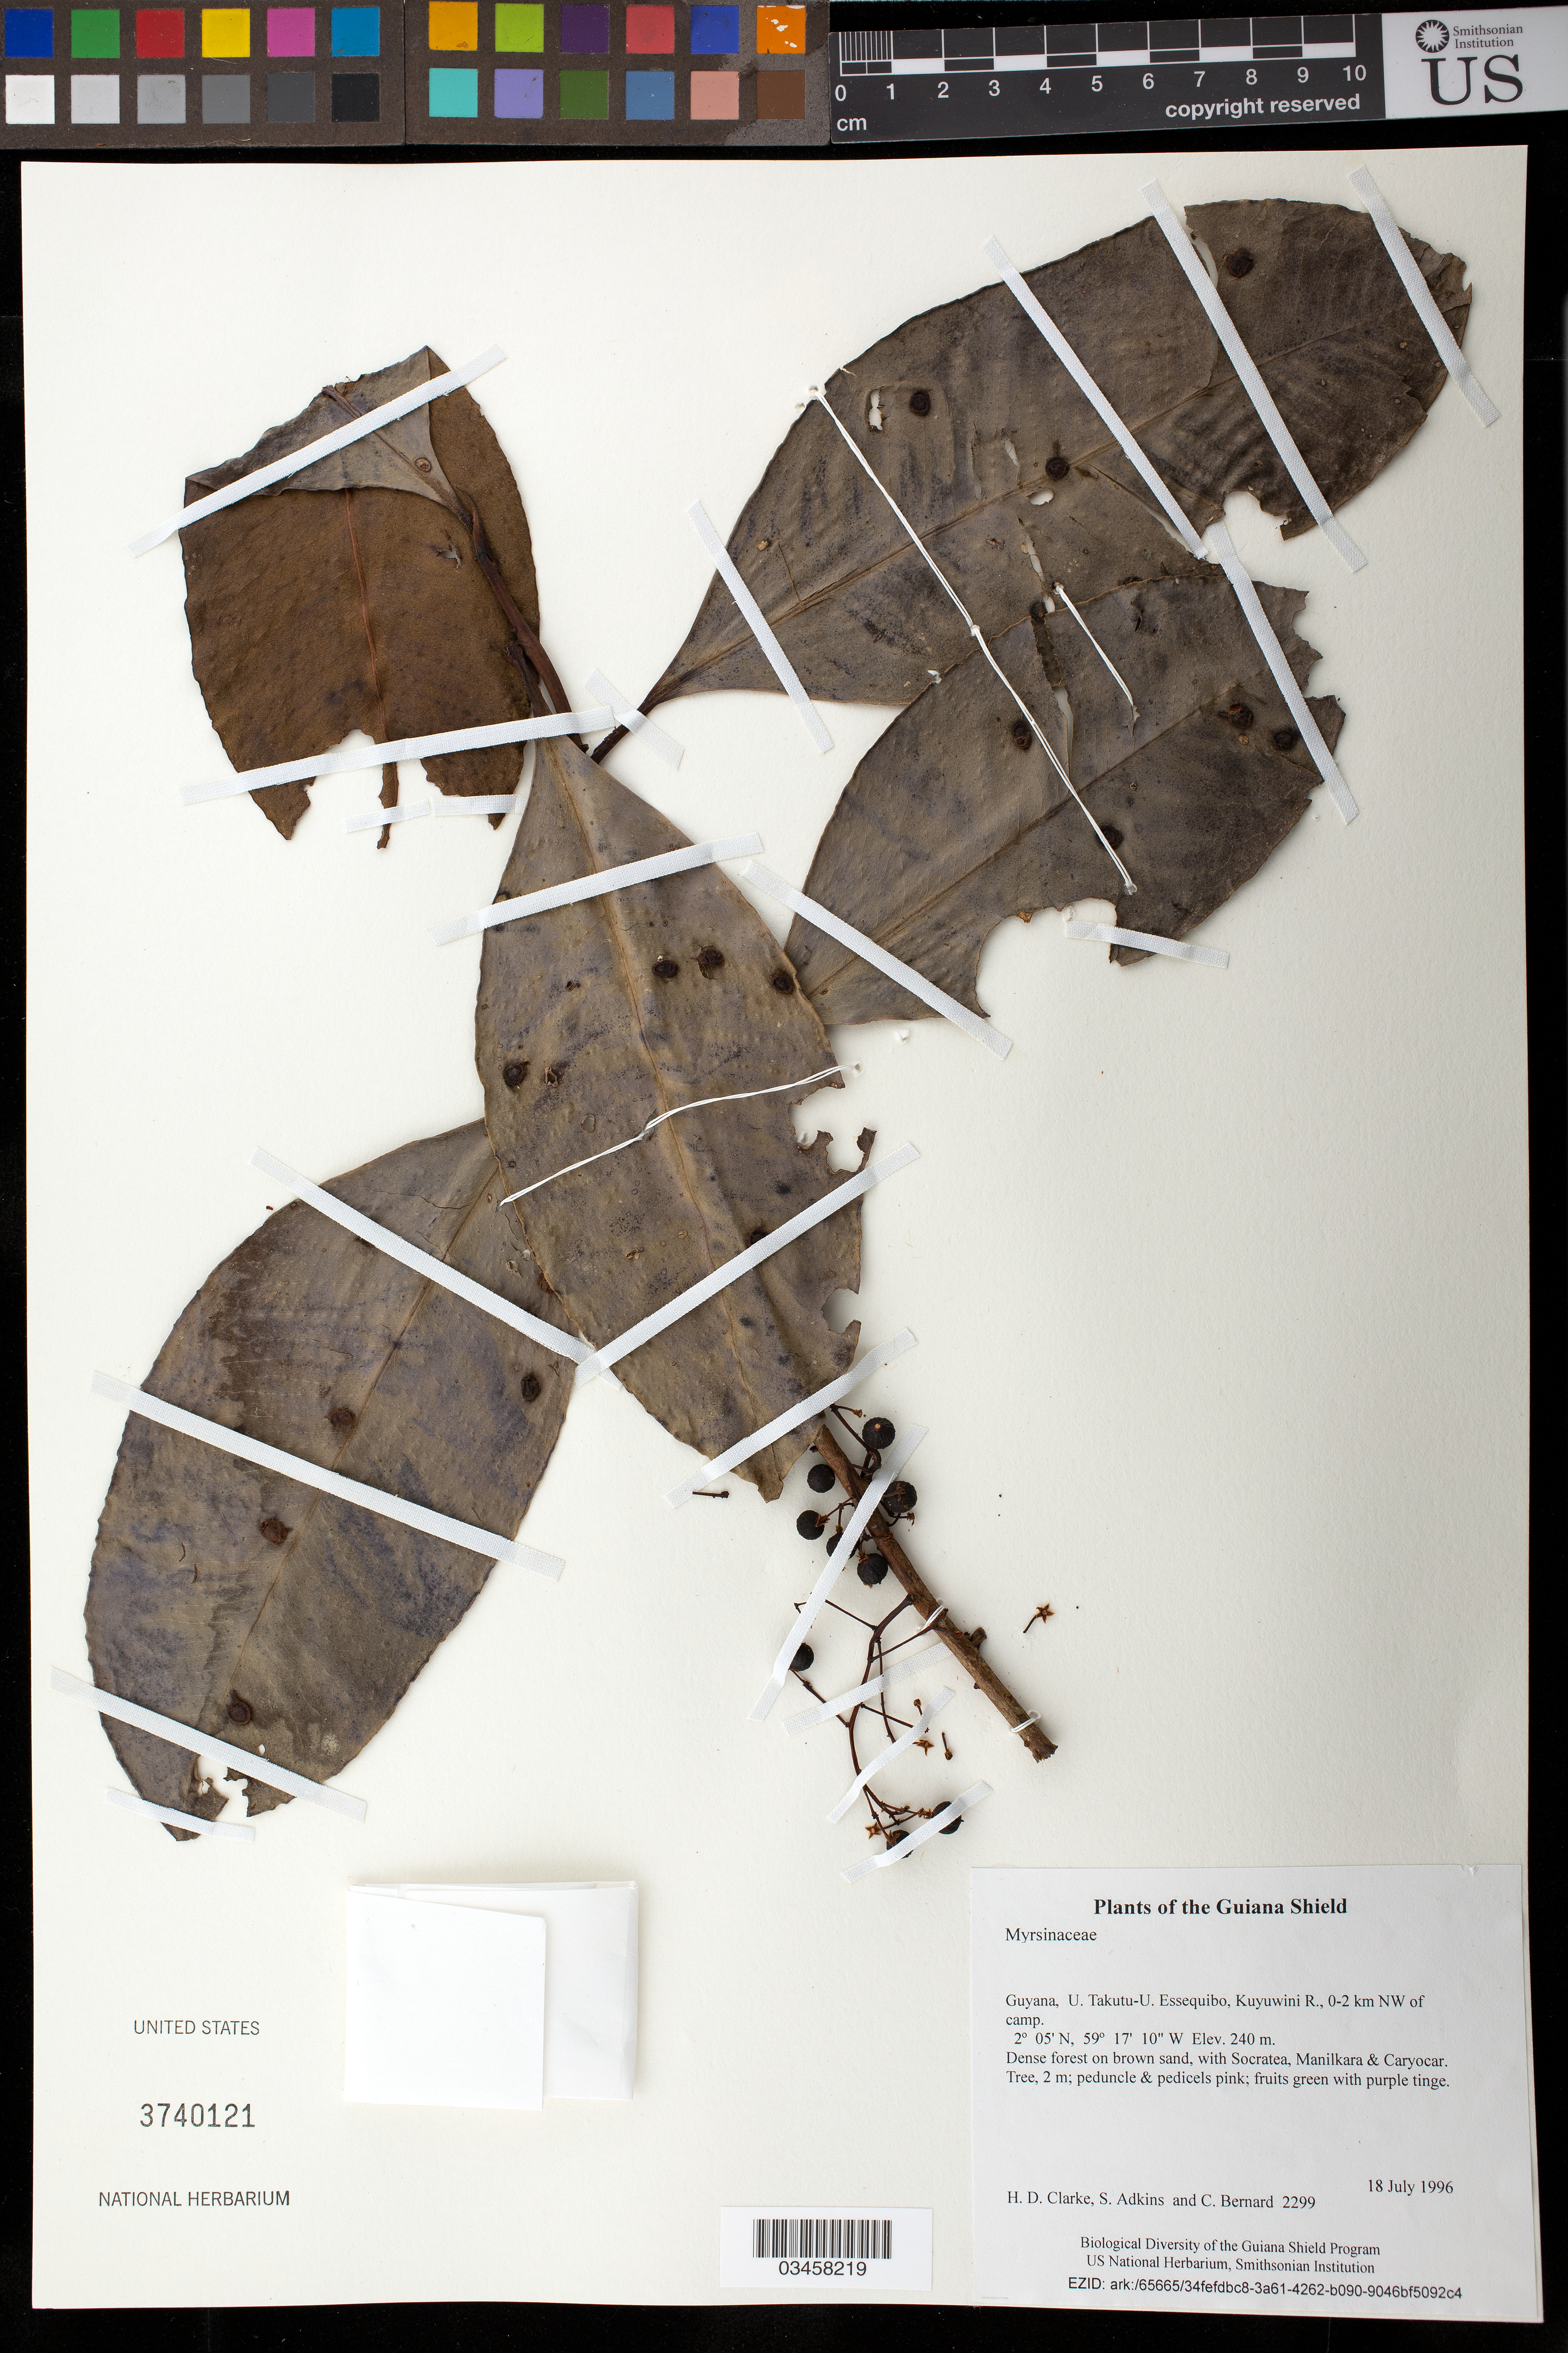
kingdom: Plantae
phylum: Tracheophyta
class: Magnoliopsida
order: Ericales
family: Primulaceae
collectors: H. D. Clarke, S. Adkins & C. Bernard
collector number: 2299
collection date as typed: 18 July 1996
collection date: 1996-07-18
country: Guyana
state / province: U. Takutu-U. Essequibo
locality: Kuyuwini R., 0-2 km NW of camp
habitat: Dense forest on brown sand, with Socratea, Manilkara & Caryocar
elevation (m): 240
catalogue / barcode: US 3740121